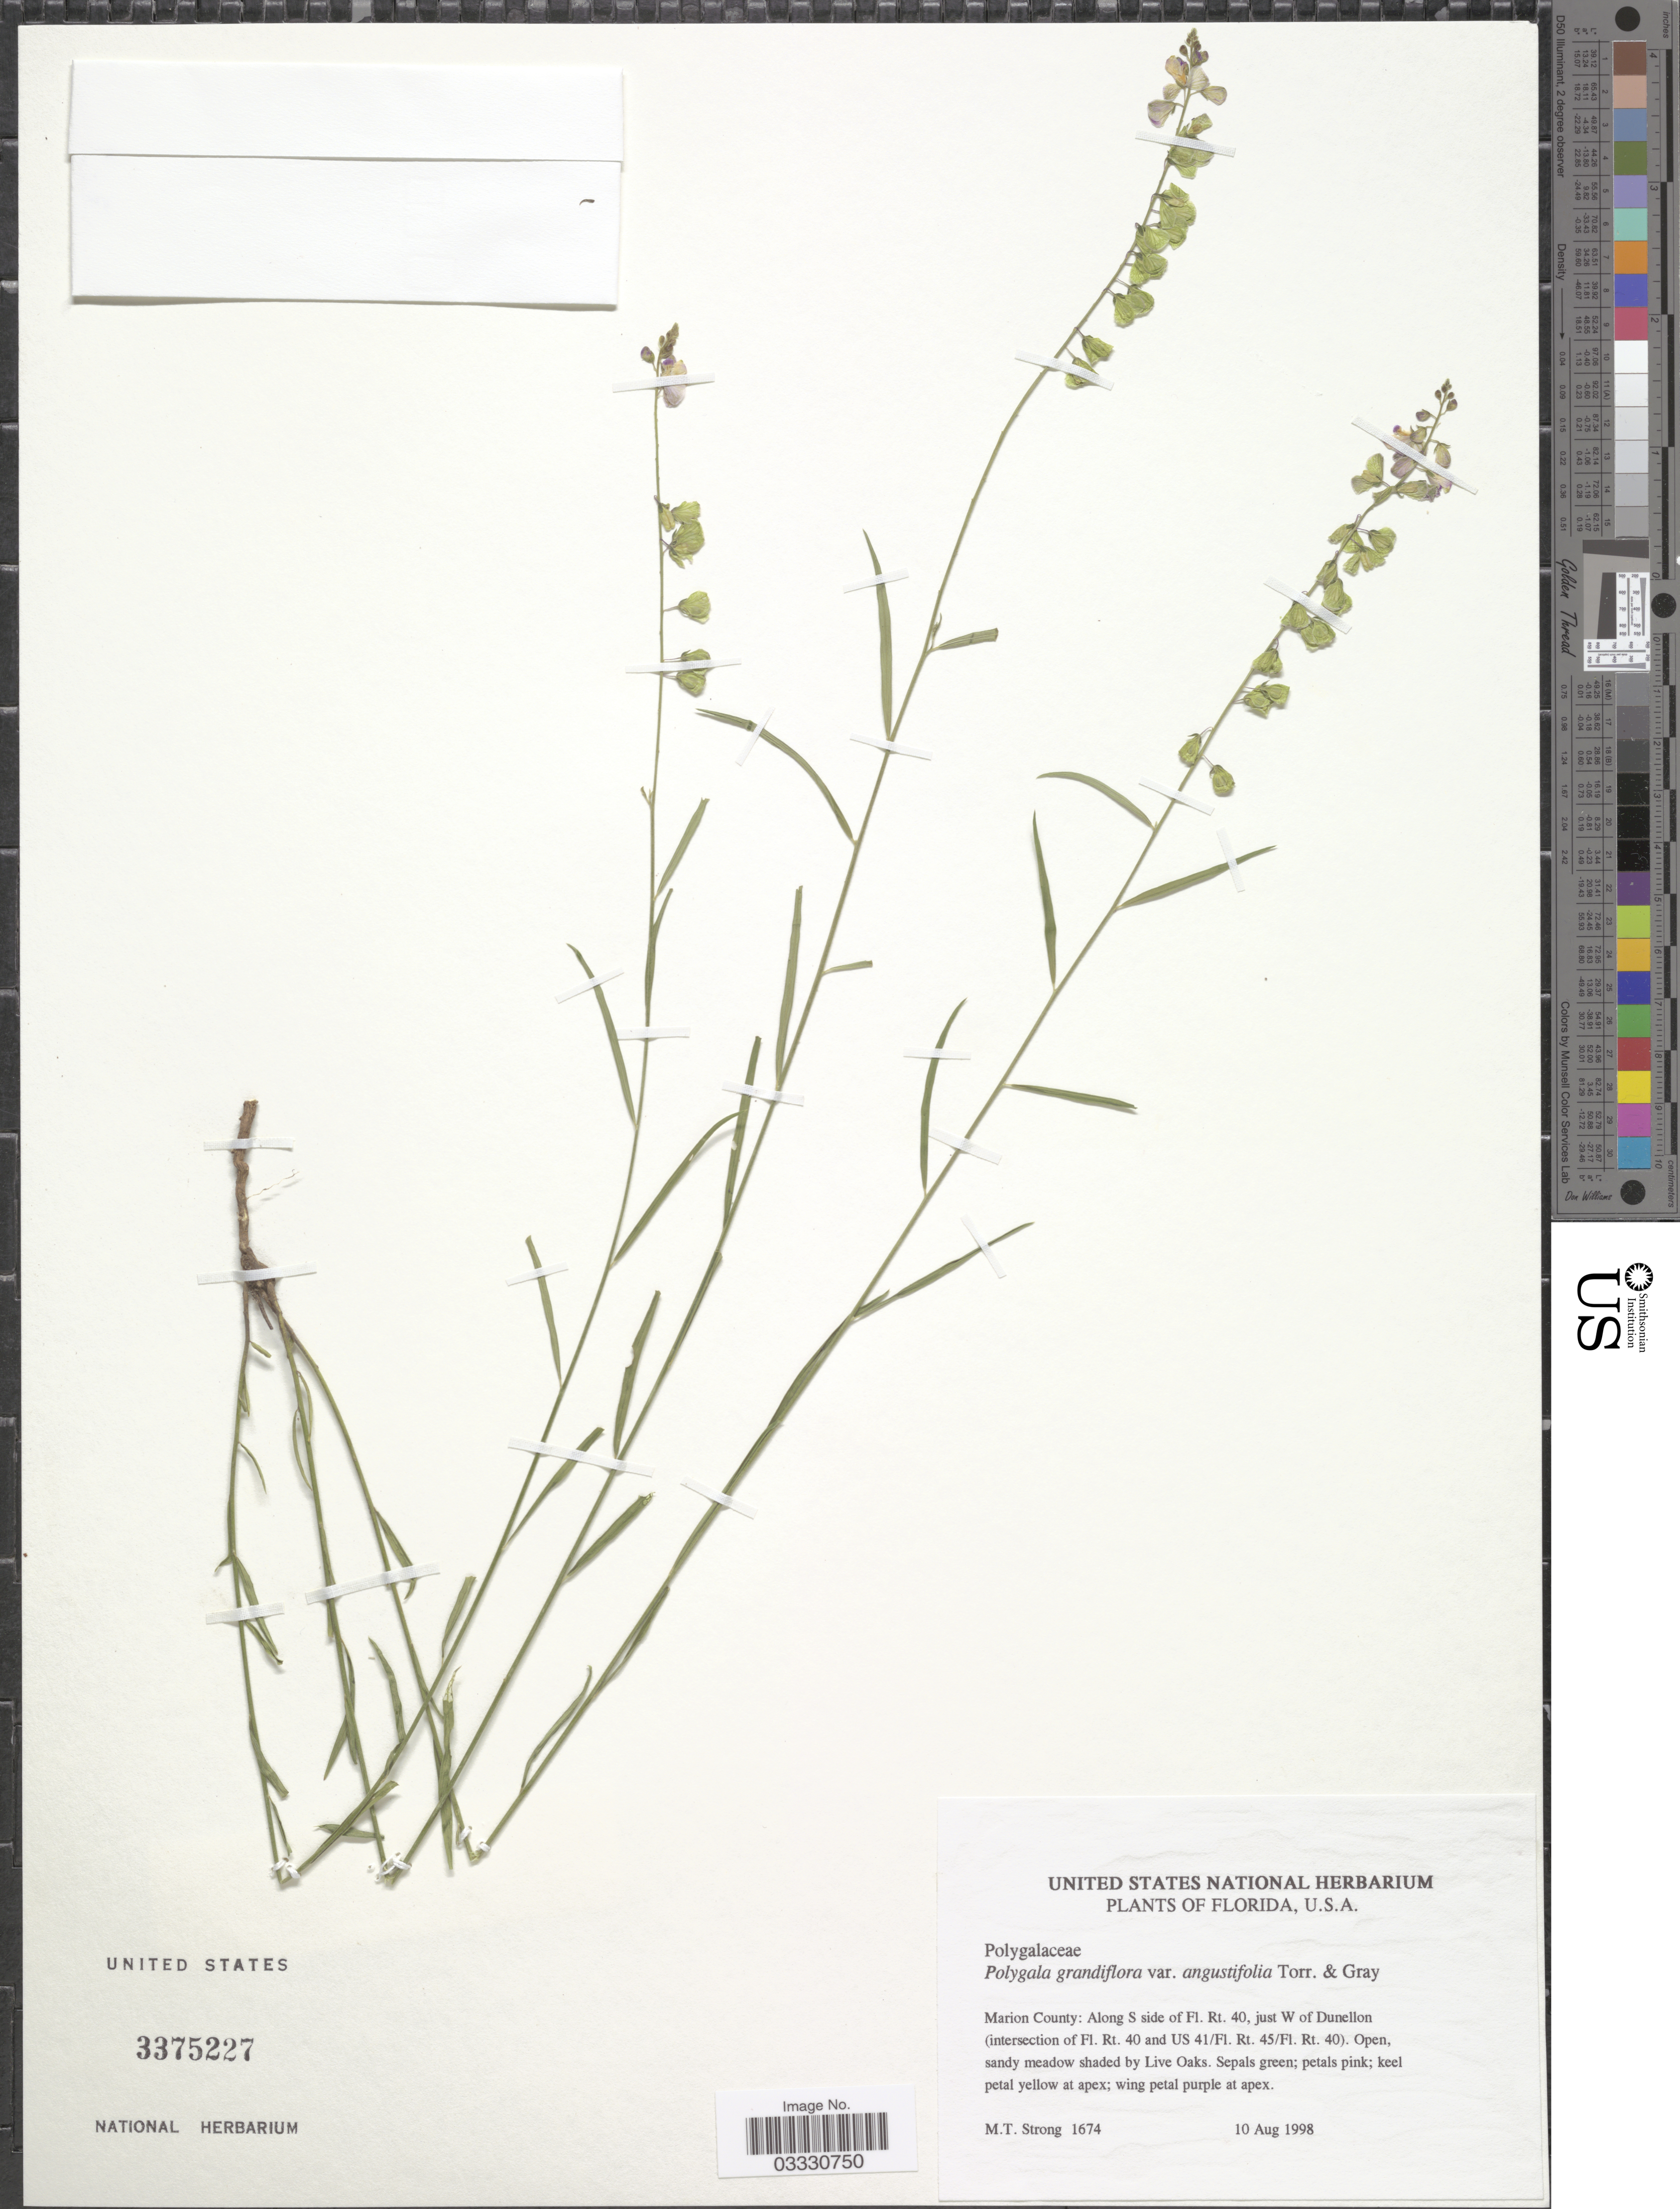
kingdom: Plantae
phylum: Tracheophyta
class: Magnoliopsida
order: Fabales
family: Polygalaceae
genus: Asemeia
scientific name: Asemeia grandiflora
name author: (Walter) Small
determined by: Strong, Mark T., (BOT), Smithsonian Institution - National Museum of Natural History (UNITED STATES)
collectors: M. T. Strong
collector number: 1674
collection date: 1998-08-10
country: United States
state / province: Florida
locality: Marion County: Along S side of Fl. Rt. 40, just W of Dunellon (intersection of Fl. Rt. 40 and US 41/Fl. Rt. 45/Fl. Rt. 40).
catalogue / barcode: US 3375227